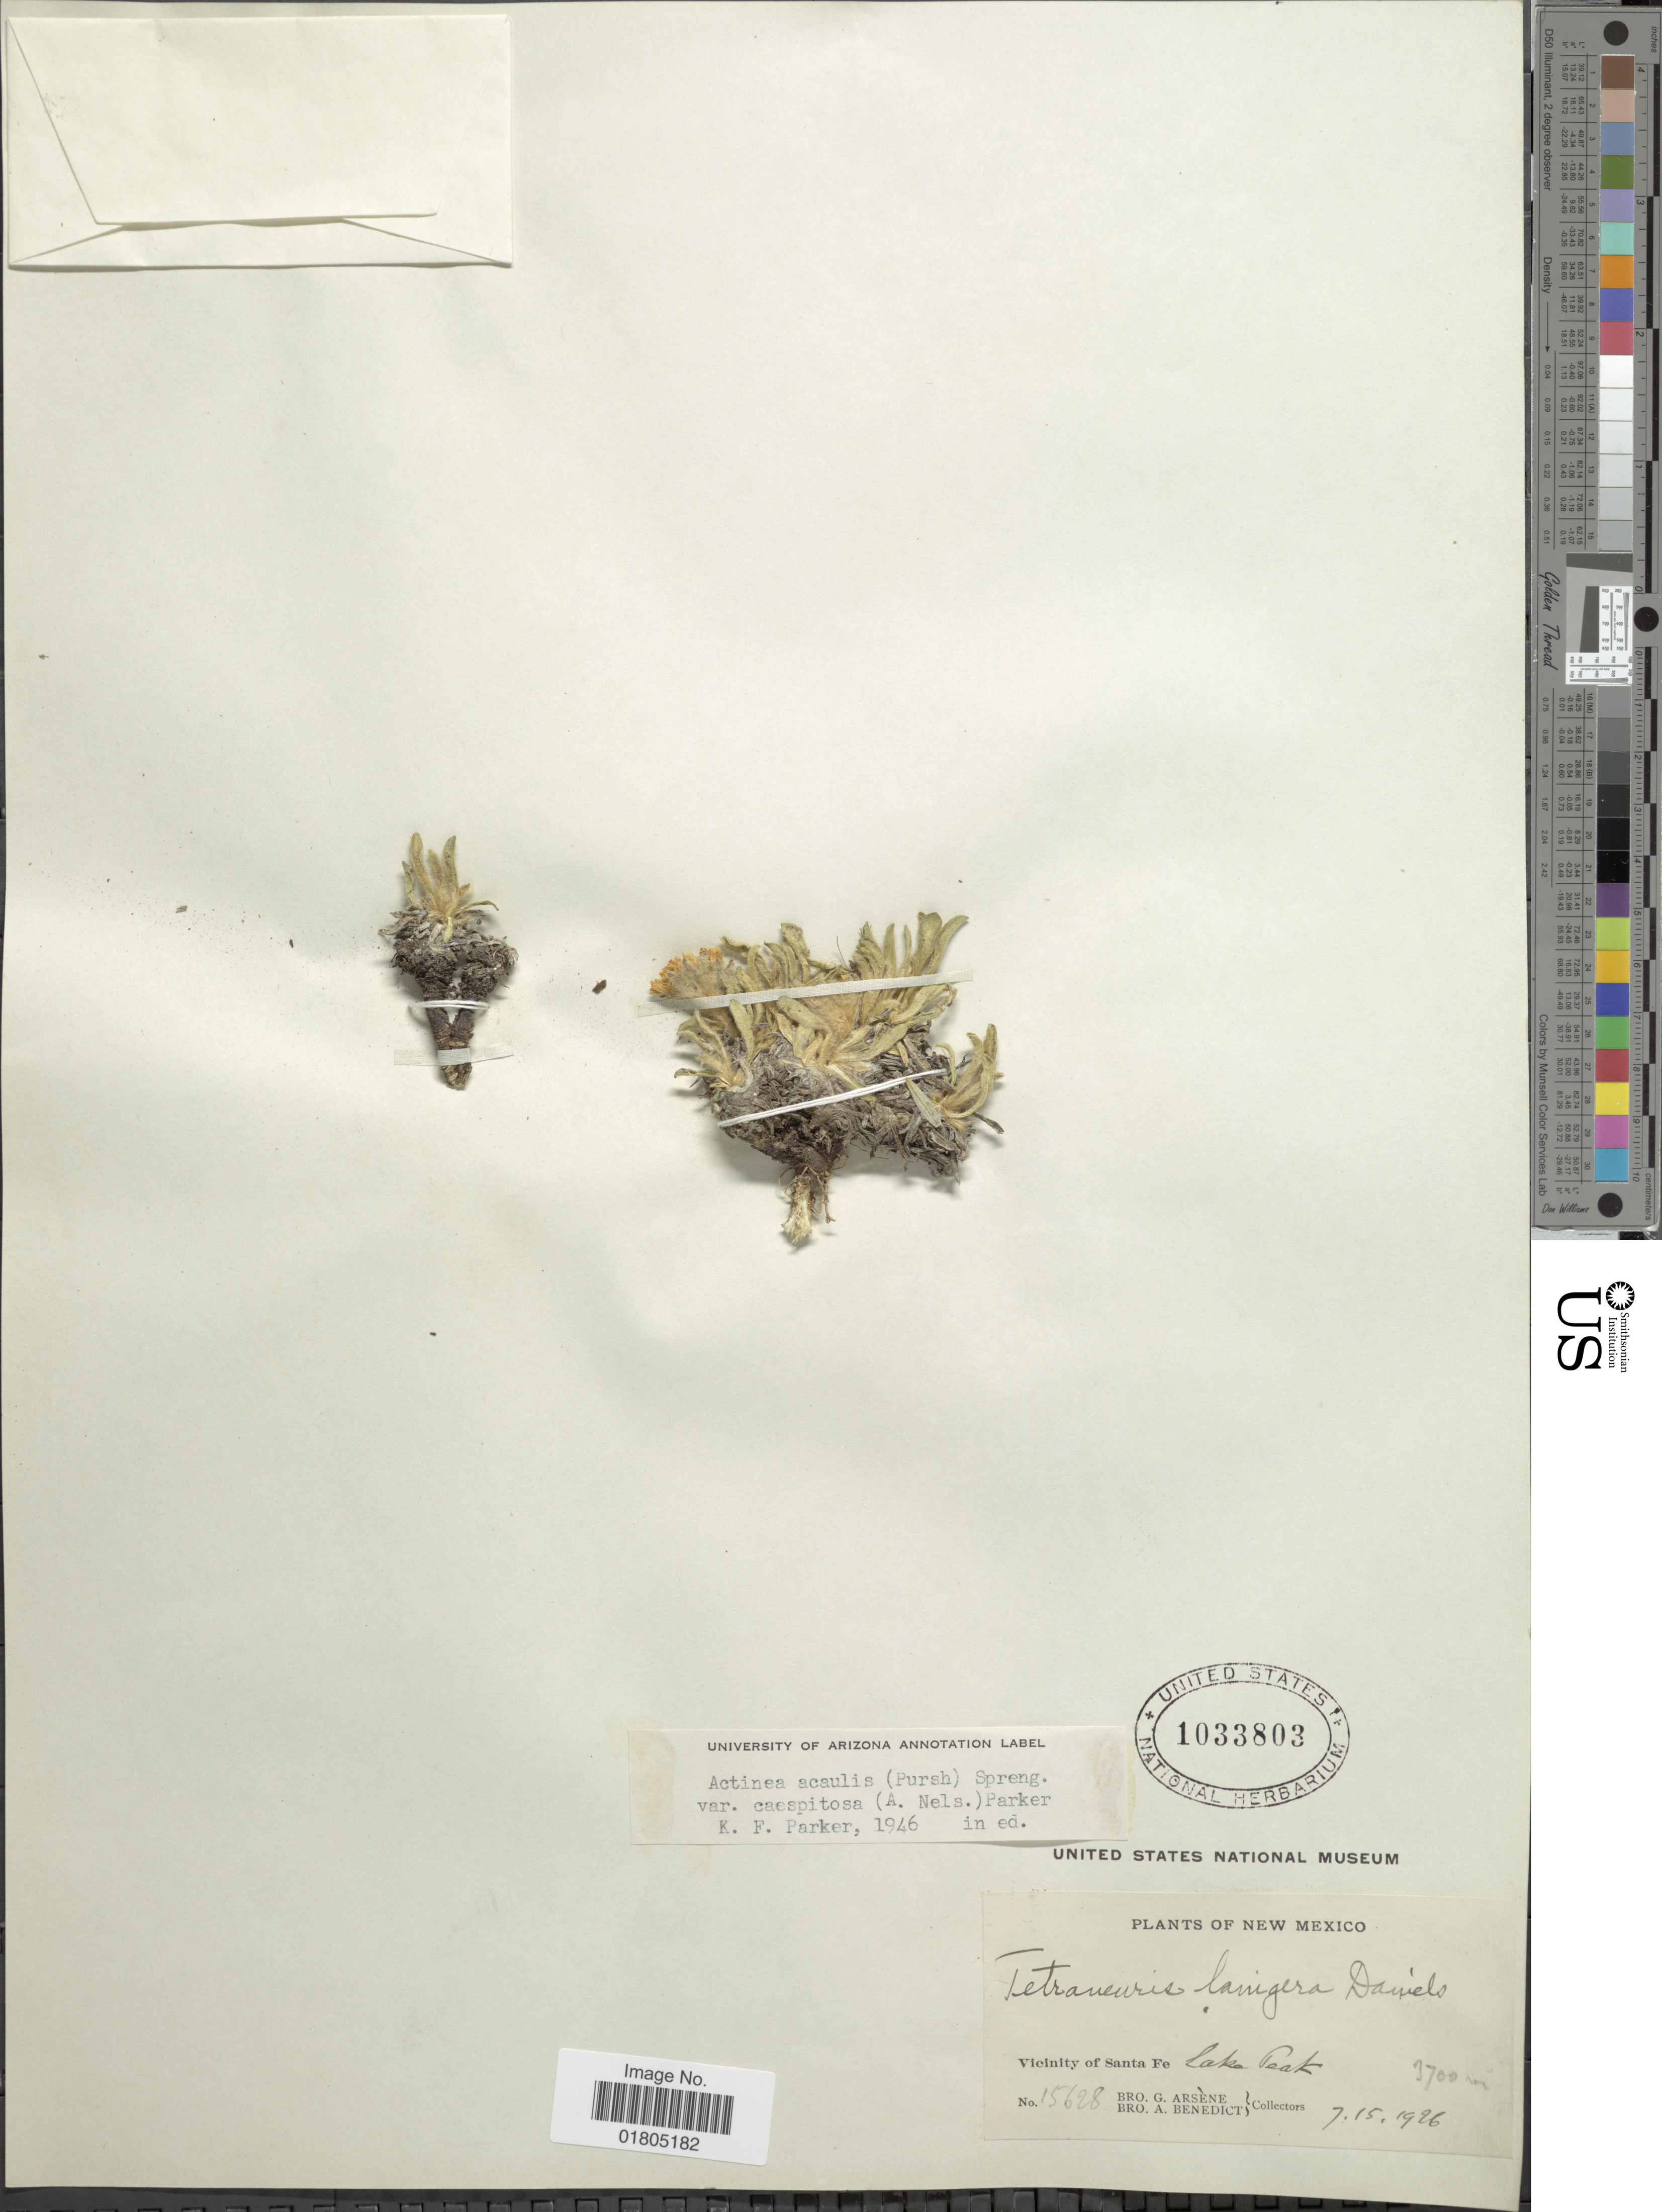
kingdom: Plantae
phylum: Tracheophyta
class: Magnoliopsida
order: Asterales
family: Asteraceae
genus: Actinea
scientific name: Actinea acaulis var. caespitosa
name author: (A. Nelson) K.F. Parker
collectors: Bro. G. Arsène & Bro. A. Benedict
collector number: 15628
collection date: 1926-07-15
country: United States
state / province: New Mexico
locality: Vicinity of Santa Fe., Lake Peak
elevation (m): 3700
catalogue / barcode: US 1033803